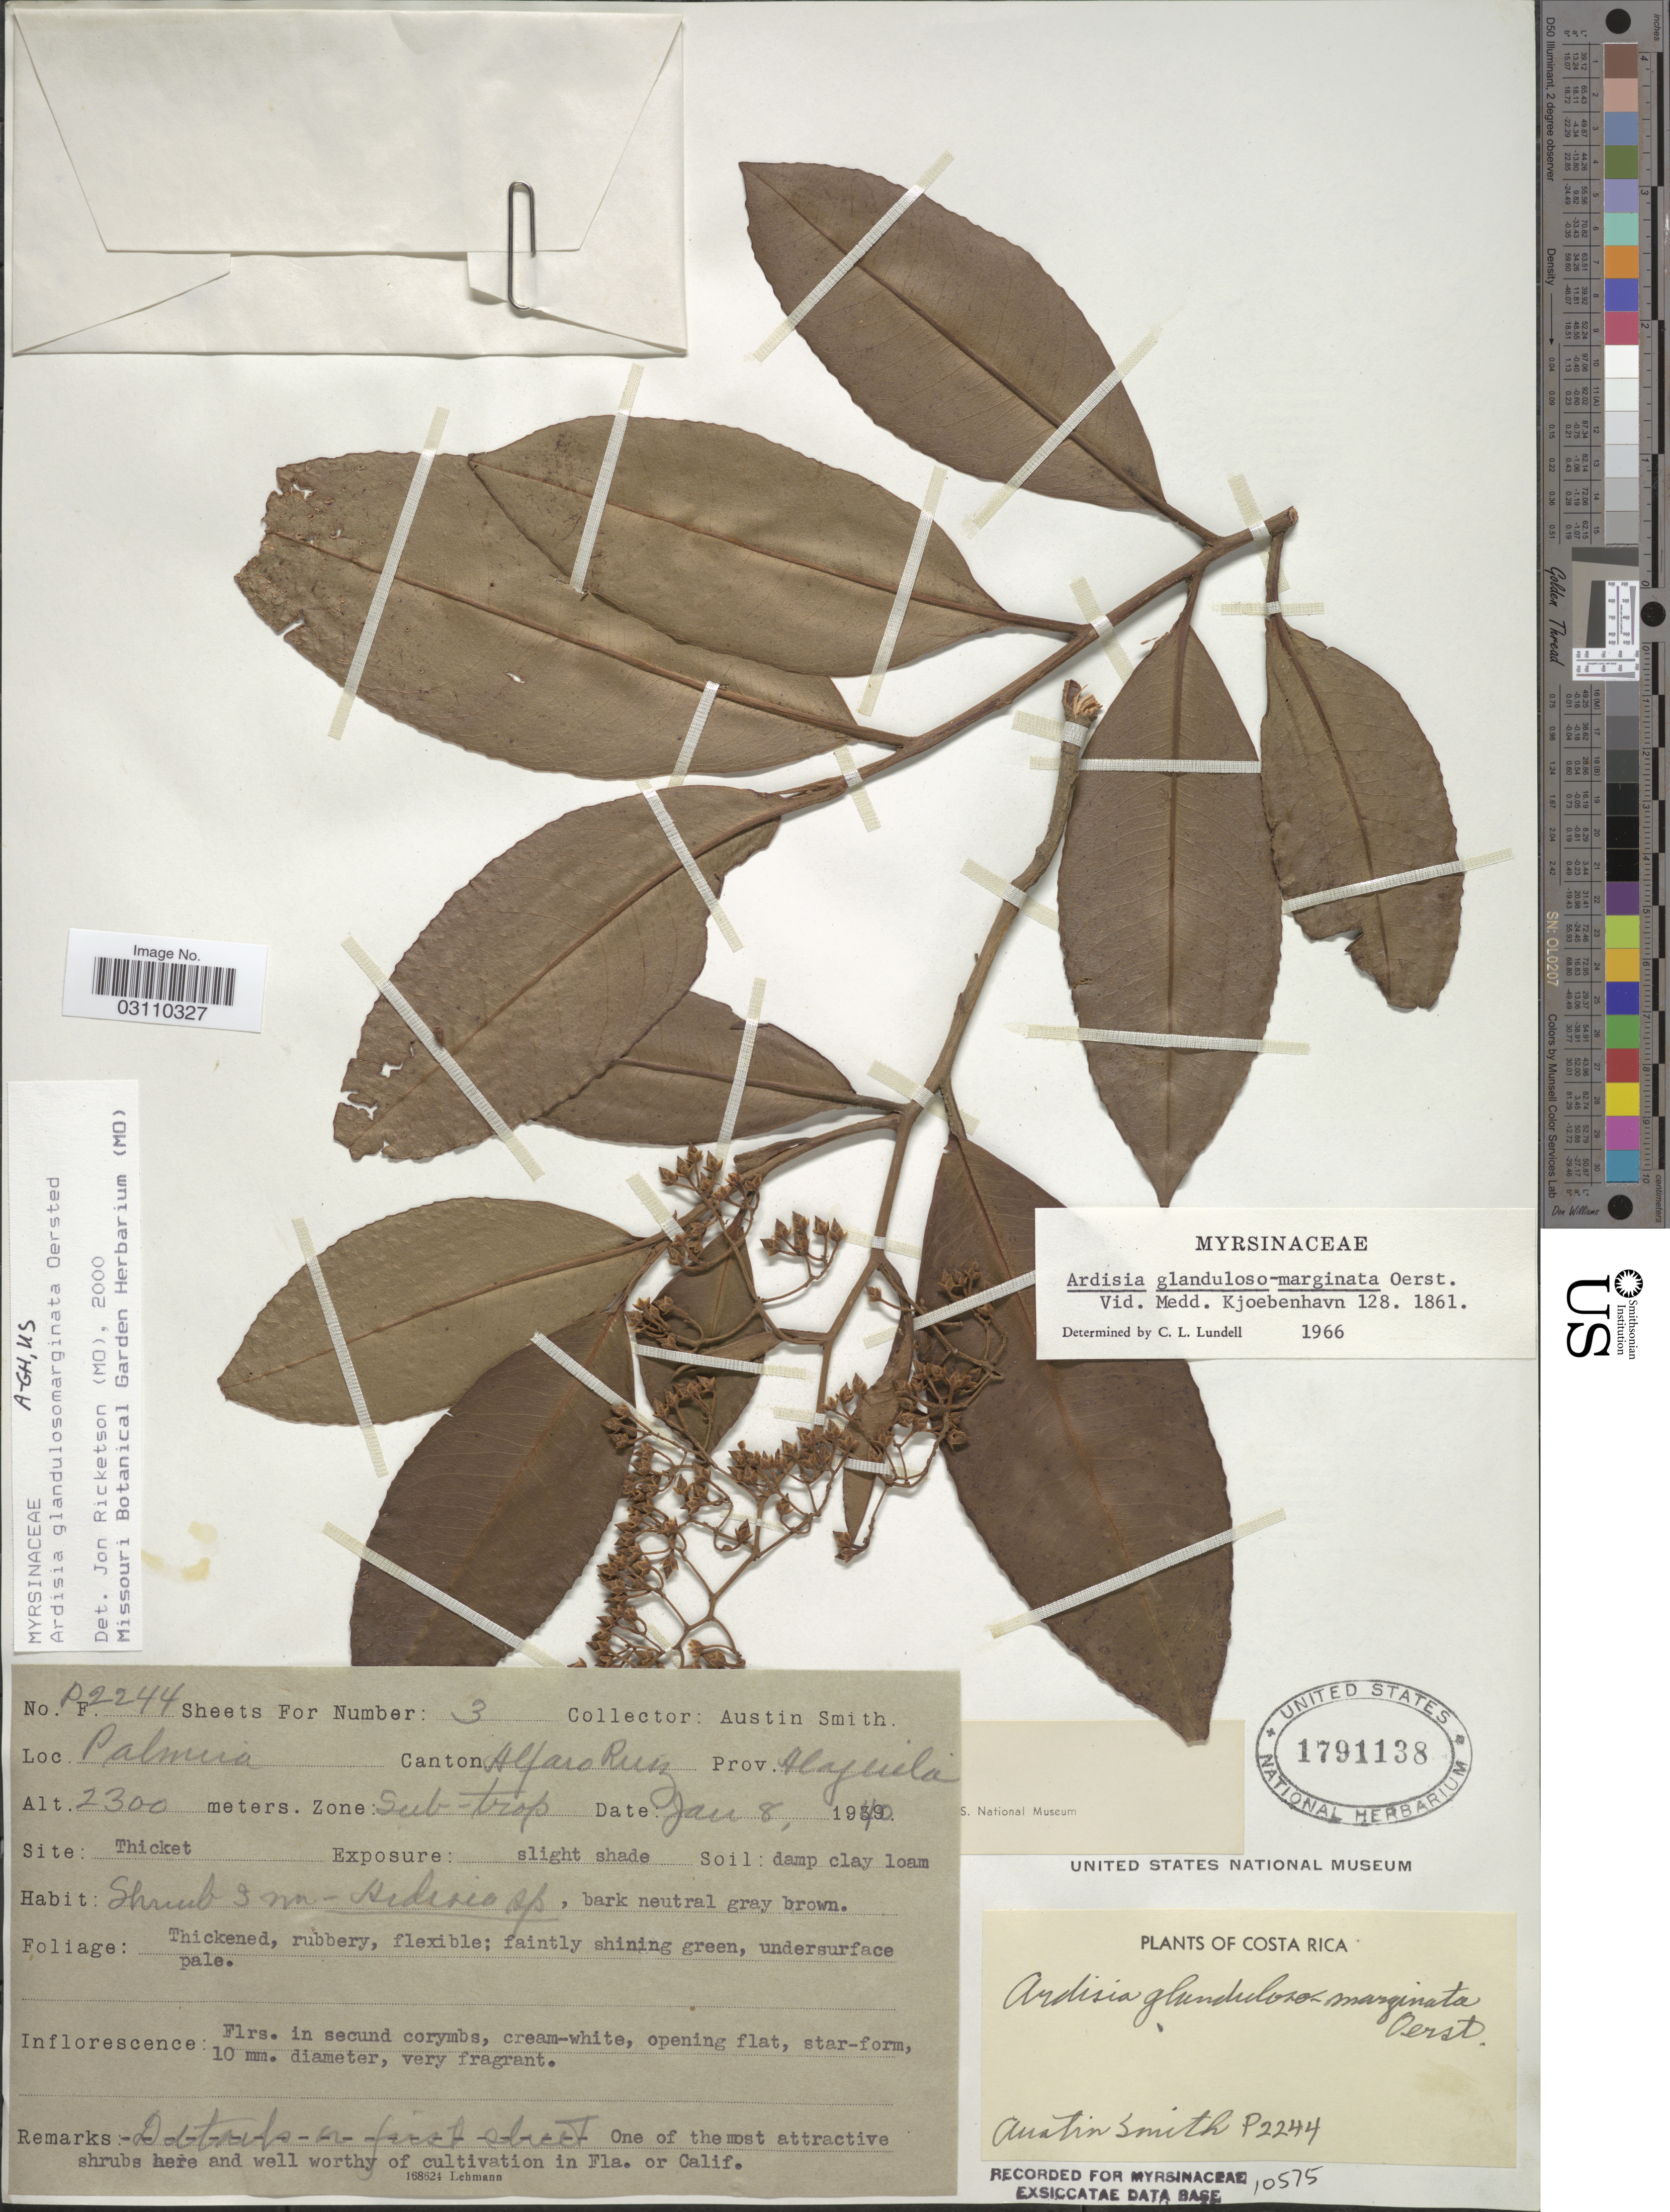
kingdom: Plantae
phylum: Tracheophyta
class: Magnoliopsida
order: Ericales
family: Primulaceae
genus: Ardisia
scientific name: Ardisia glandulosa-marginata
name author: Oerst.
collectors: Aust P. Smith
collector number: P2244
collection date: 1940-01-08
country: Costa Rica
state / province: Alajuela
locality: Palmura, Canton Alfaro Ruiz, Prov. Alajuela.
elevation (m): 2300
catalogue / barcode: US 1791138